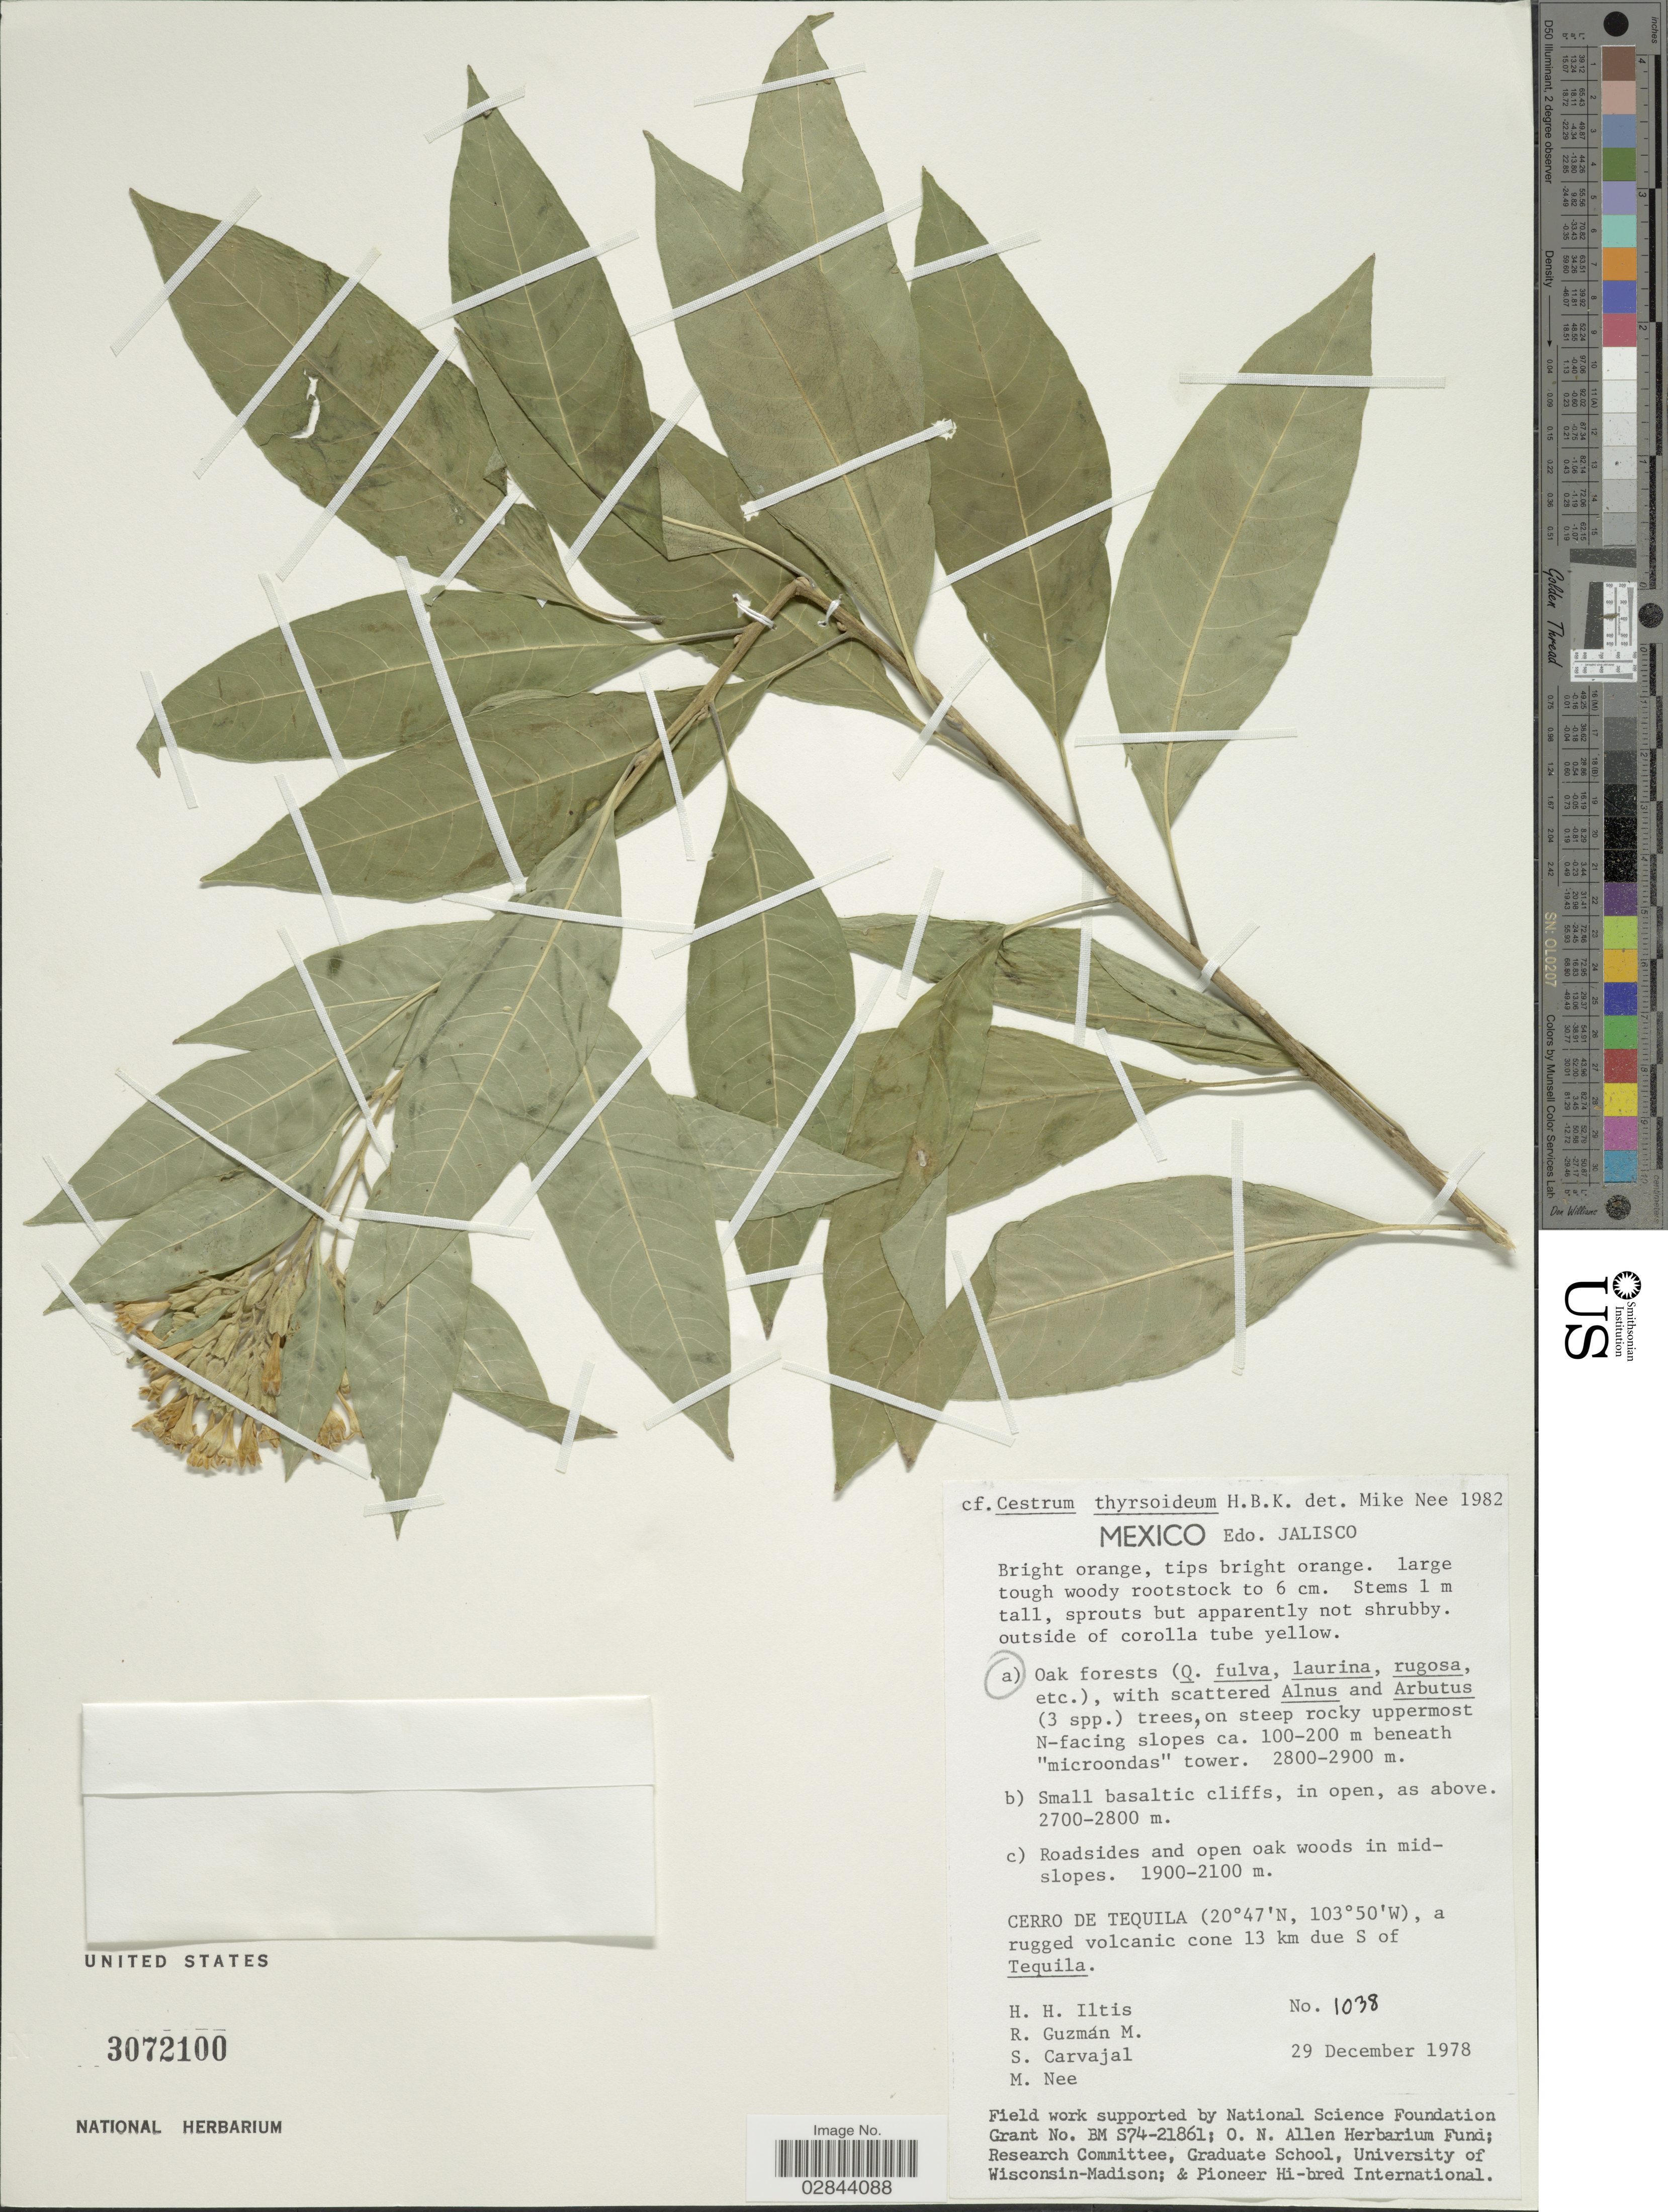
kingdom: Plantae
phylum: Tracheophyta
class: Magnoliopsida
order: Solanales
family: Solanaceae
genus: Cestrum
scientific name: Cestrum thyrsoideum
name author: Kunth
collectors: H. H. Iltis, R. Guzman-M., S. Carvajal & M. Nee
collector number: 1038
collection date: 1978-12-29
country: Mexico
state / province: Jalisco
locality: Edo. Jalisco, on steep rocky uppermost N-facing slopes, Cerro de Tequila, a rugged volcanic cone 13 km due S of Tequila.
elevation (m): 2800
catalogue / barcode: US 3072100